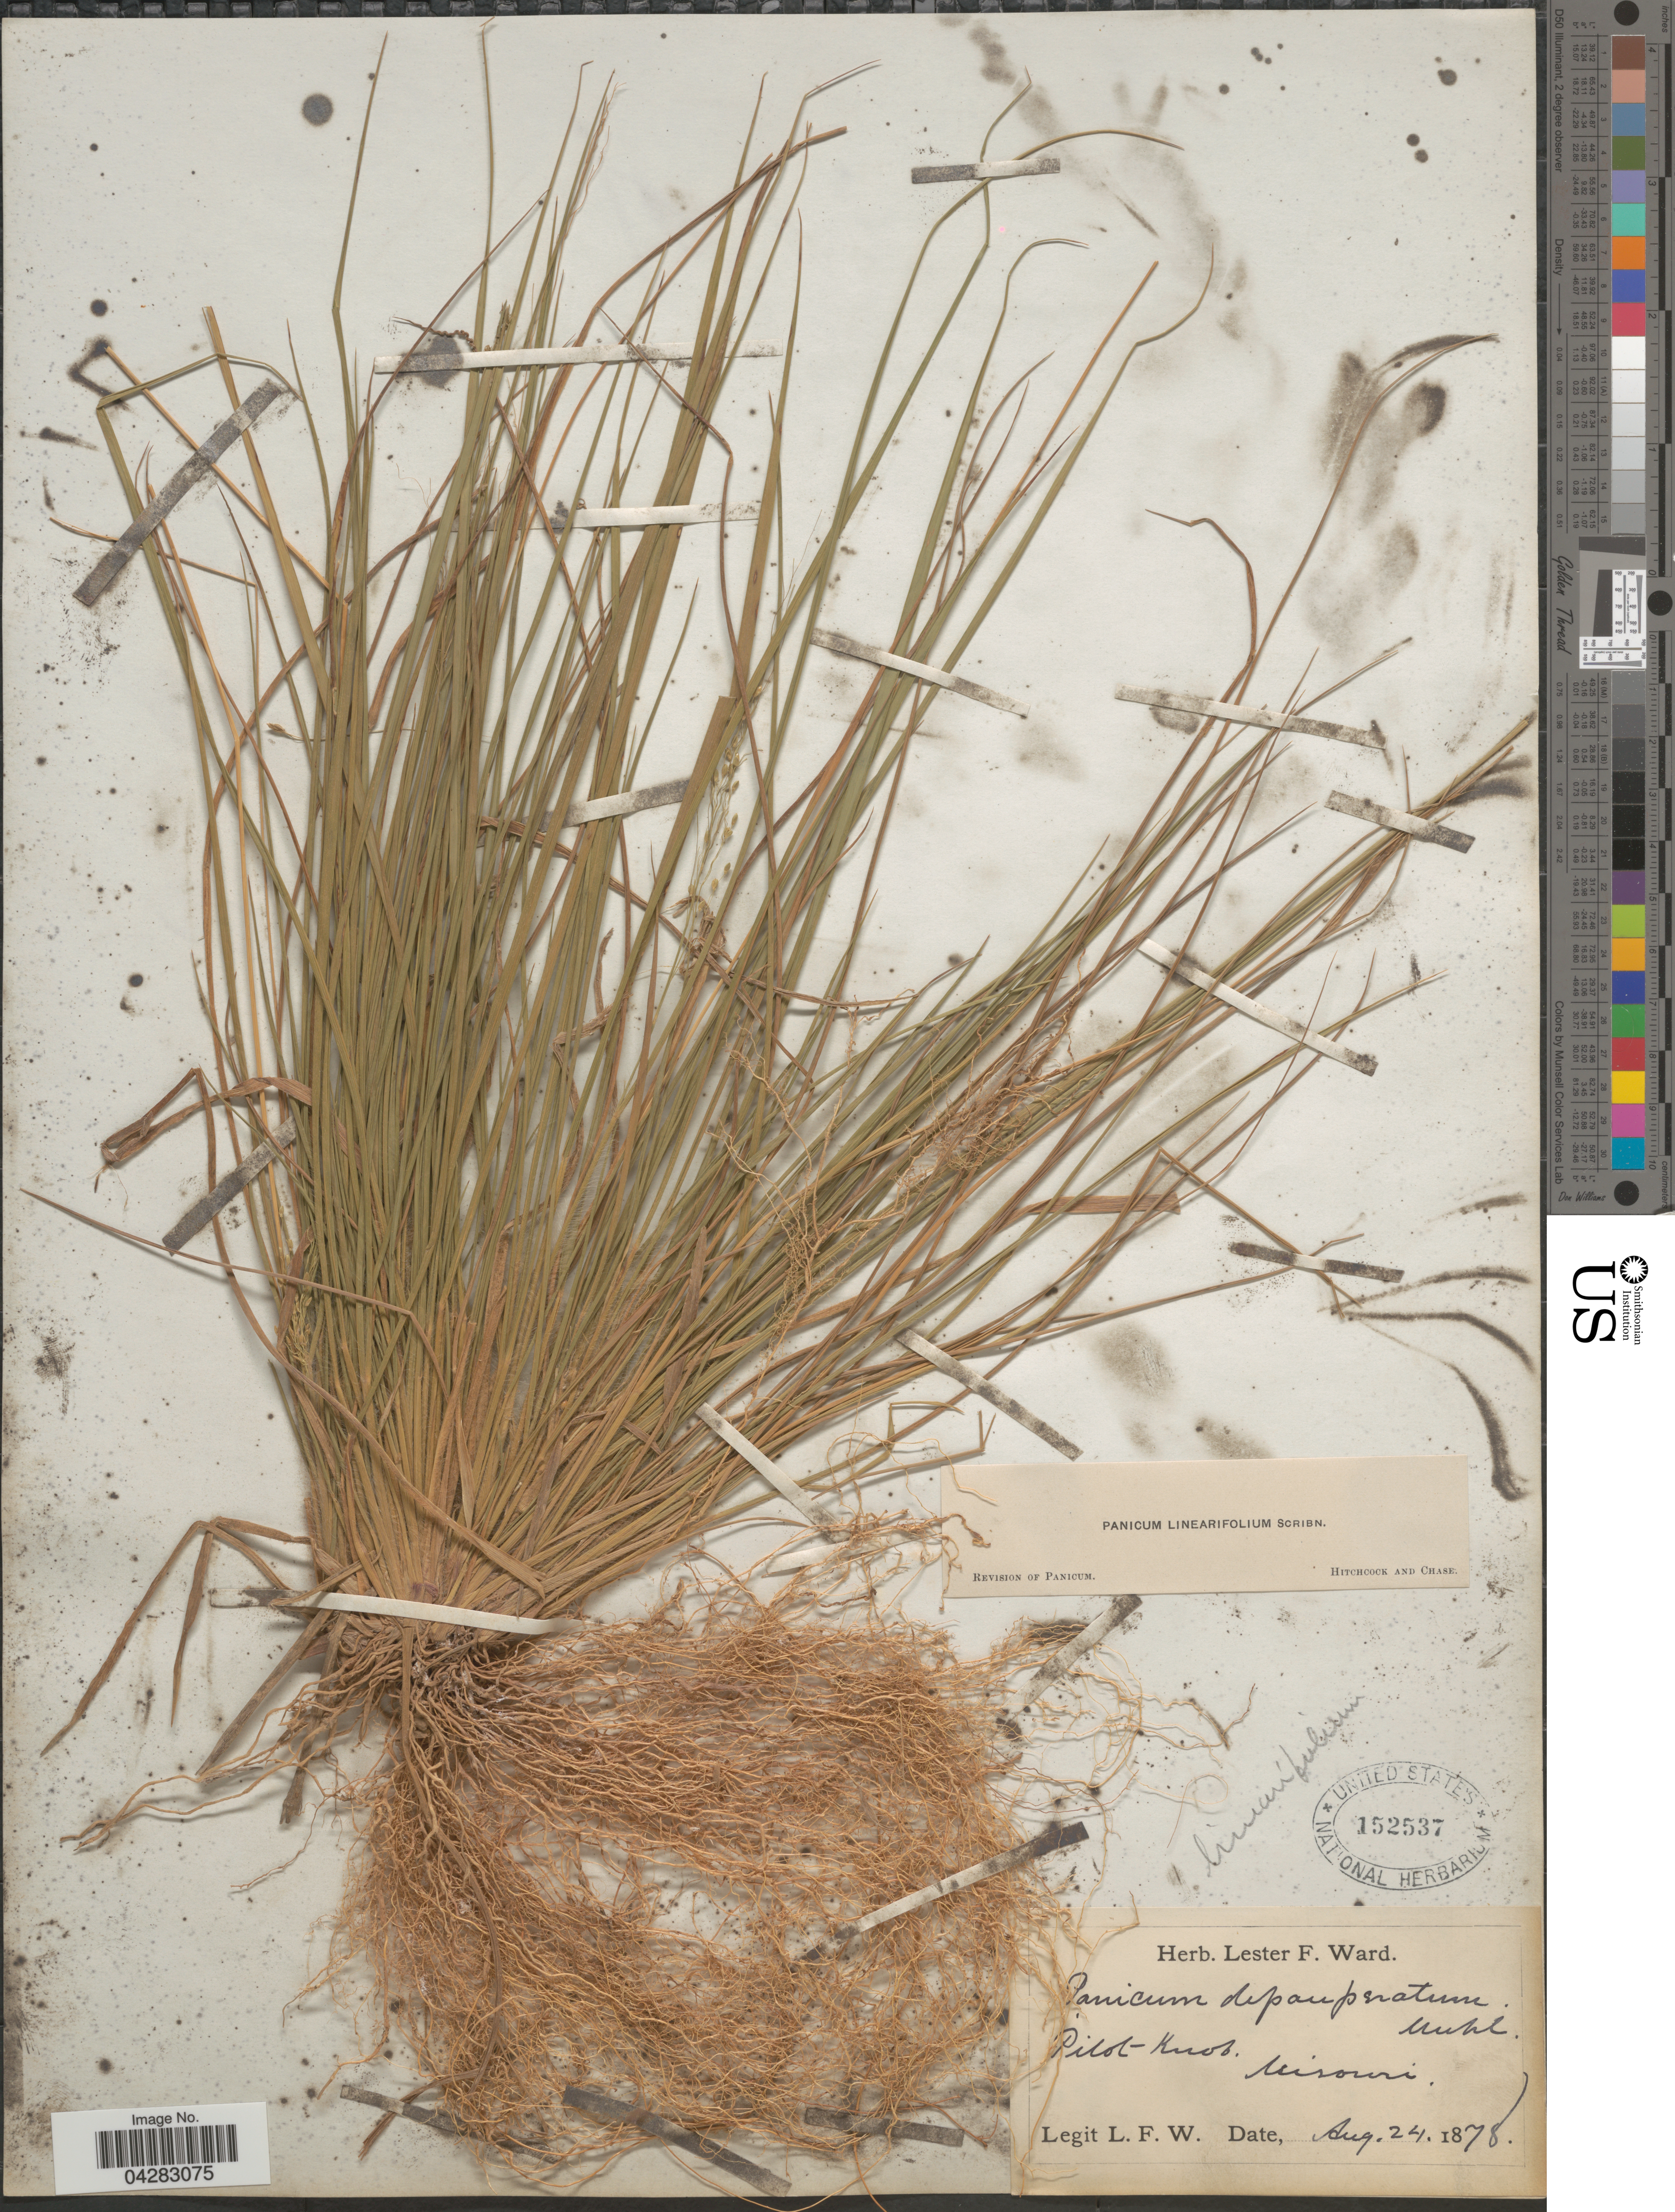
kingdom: Plantae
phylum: Tracheophyta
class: Liliopsida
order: Poales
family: Poaceae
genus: Dichanthelium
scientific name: Dichanthelium linearifolium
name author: (Scribn.) Gould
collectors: L. Ward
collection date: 1878-08-24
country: United States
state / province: Missouri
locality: Pilot-Knob.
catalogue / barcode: US 152537